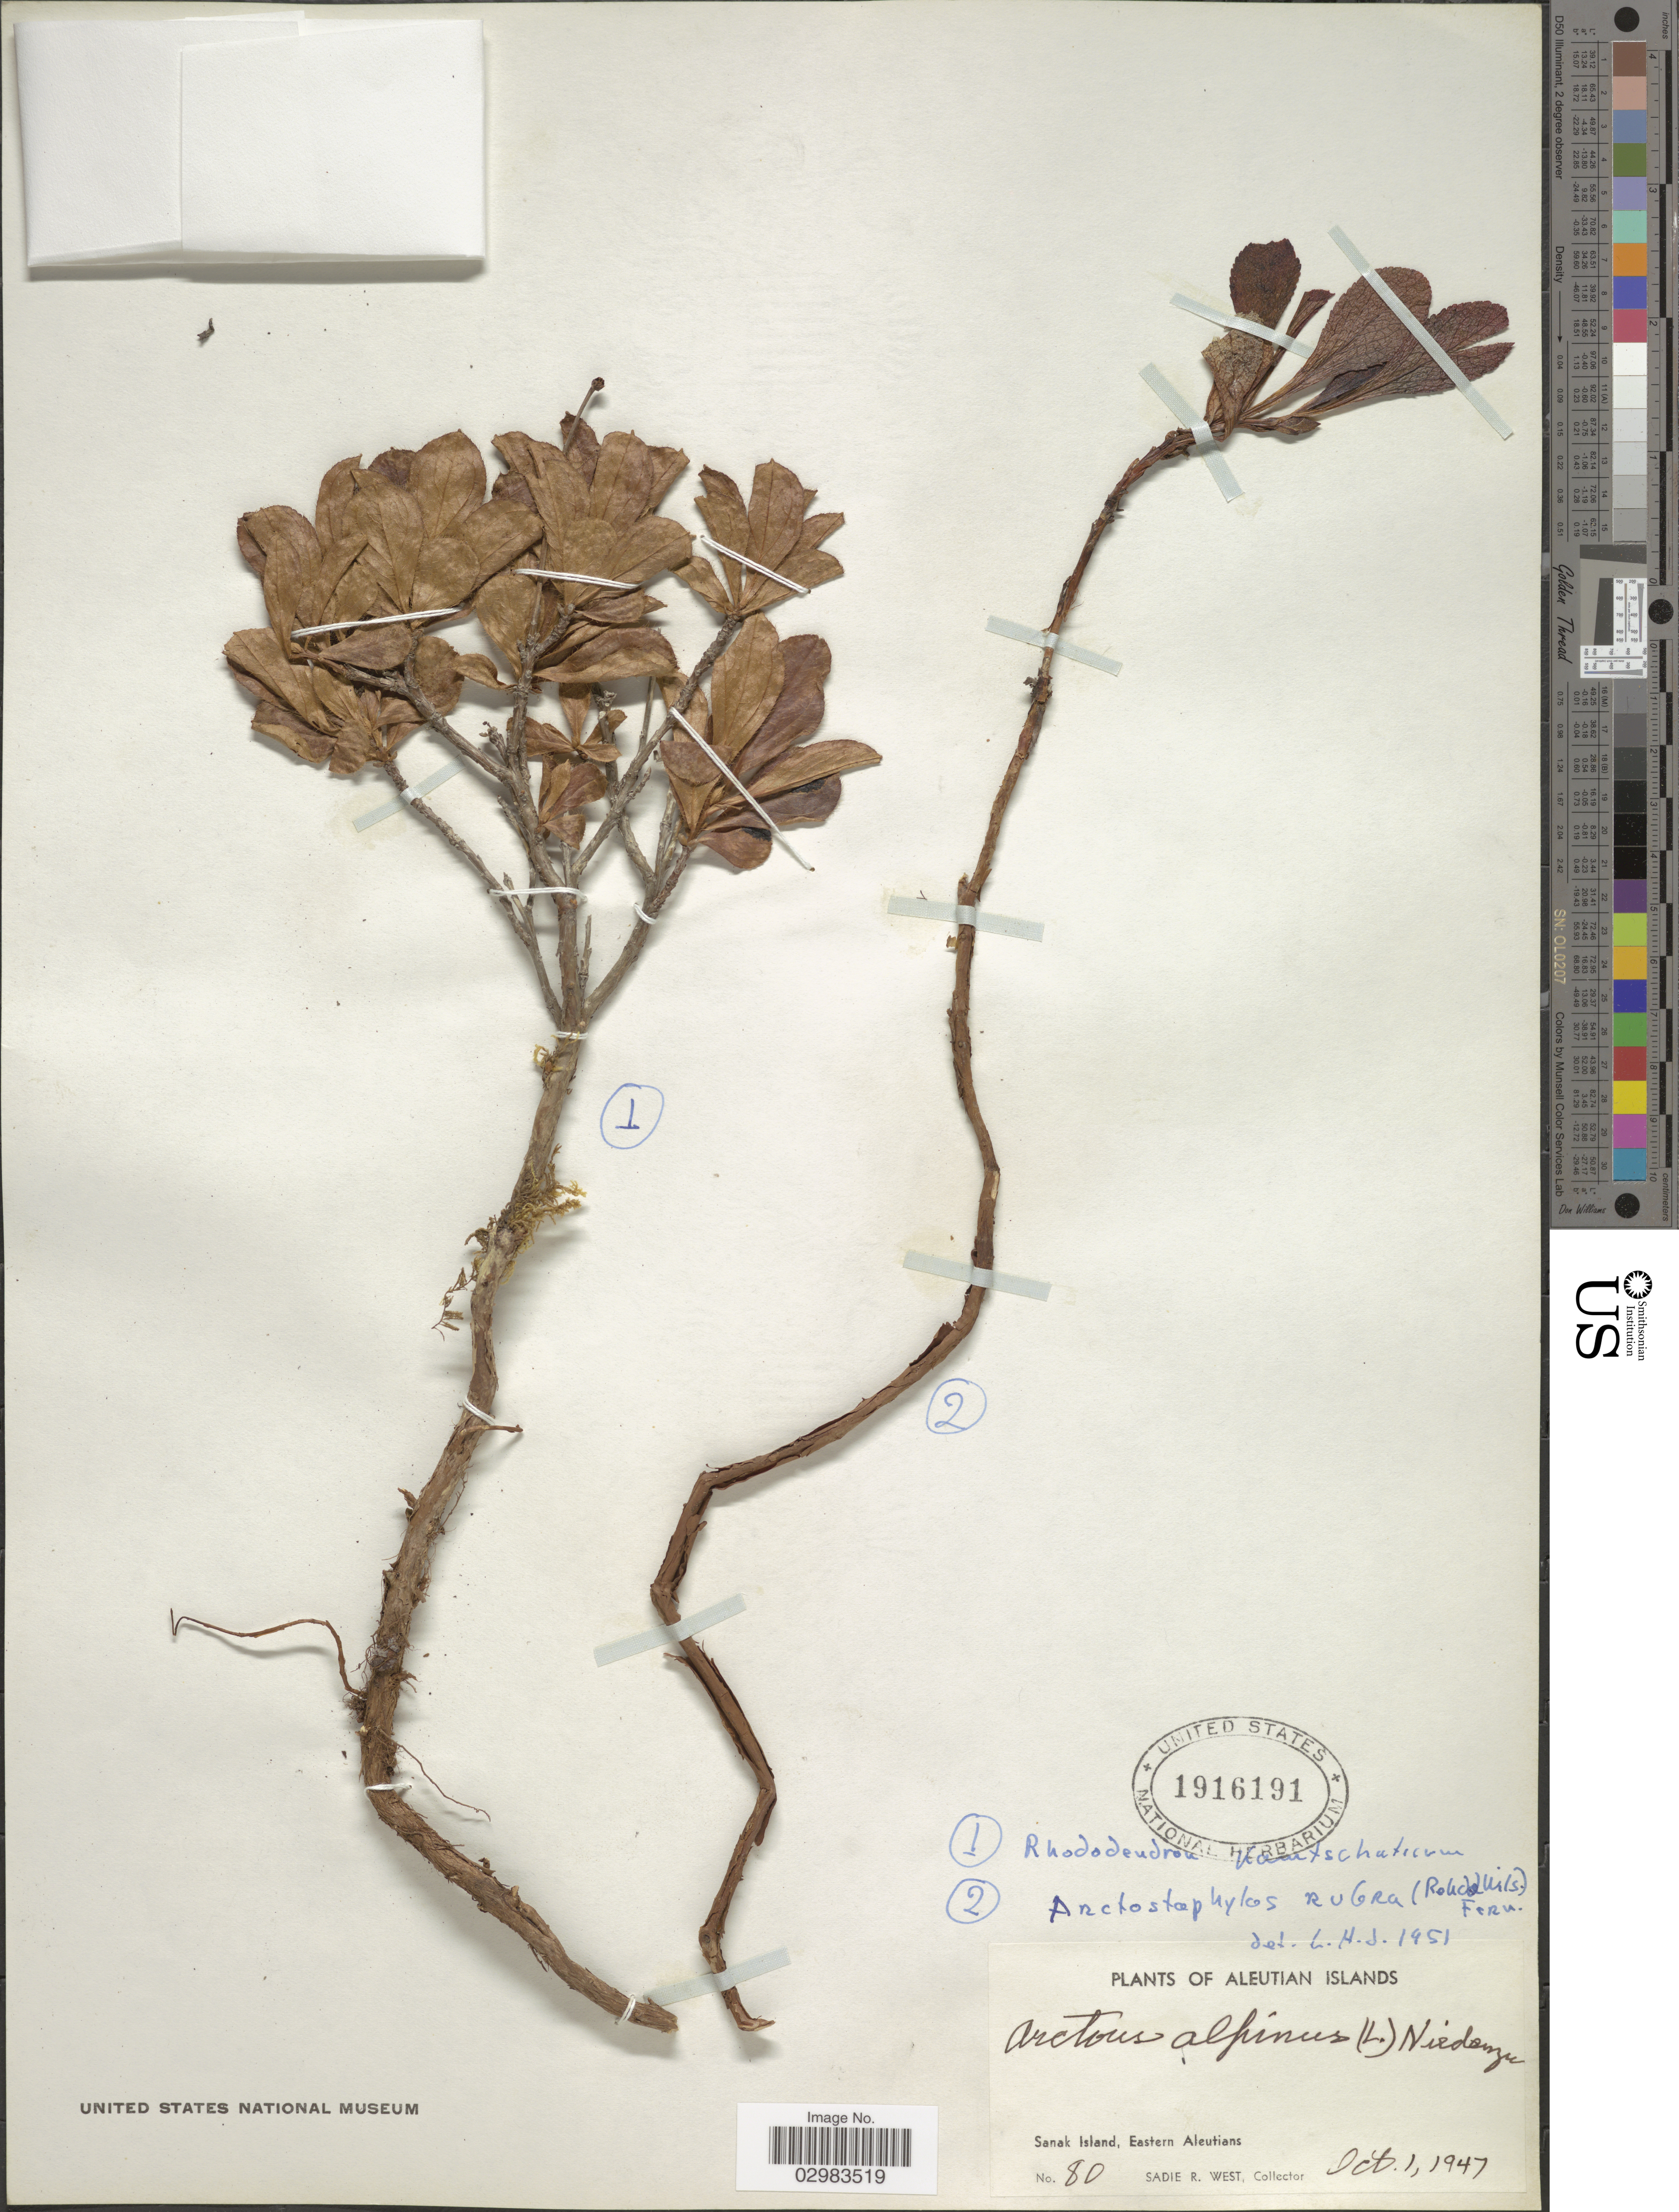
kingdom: Plantae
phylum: Tracheophyta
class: Magnoliopsida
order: Ericales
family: Ericaceae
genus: Arctostaphylos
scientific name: Arctostaphylos alpina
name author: (L.) Spreng.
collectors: S. R. West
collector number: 80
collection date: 1947-10-01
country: United States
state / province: Alaska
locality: Aleutian Islands, Sanak Island, Eastern Aleutians.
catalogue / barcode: US 1916191